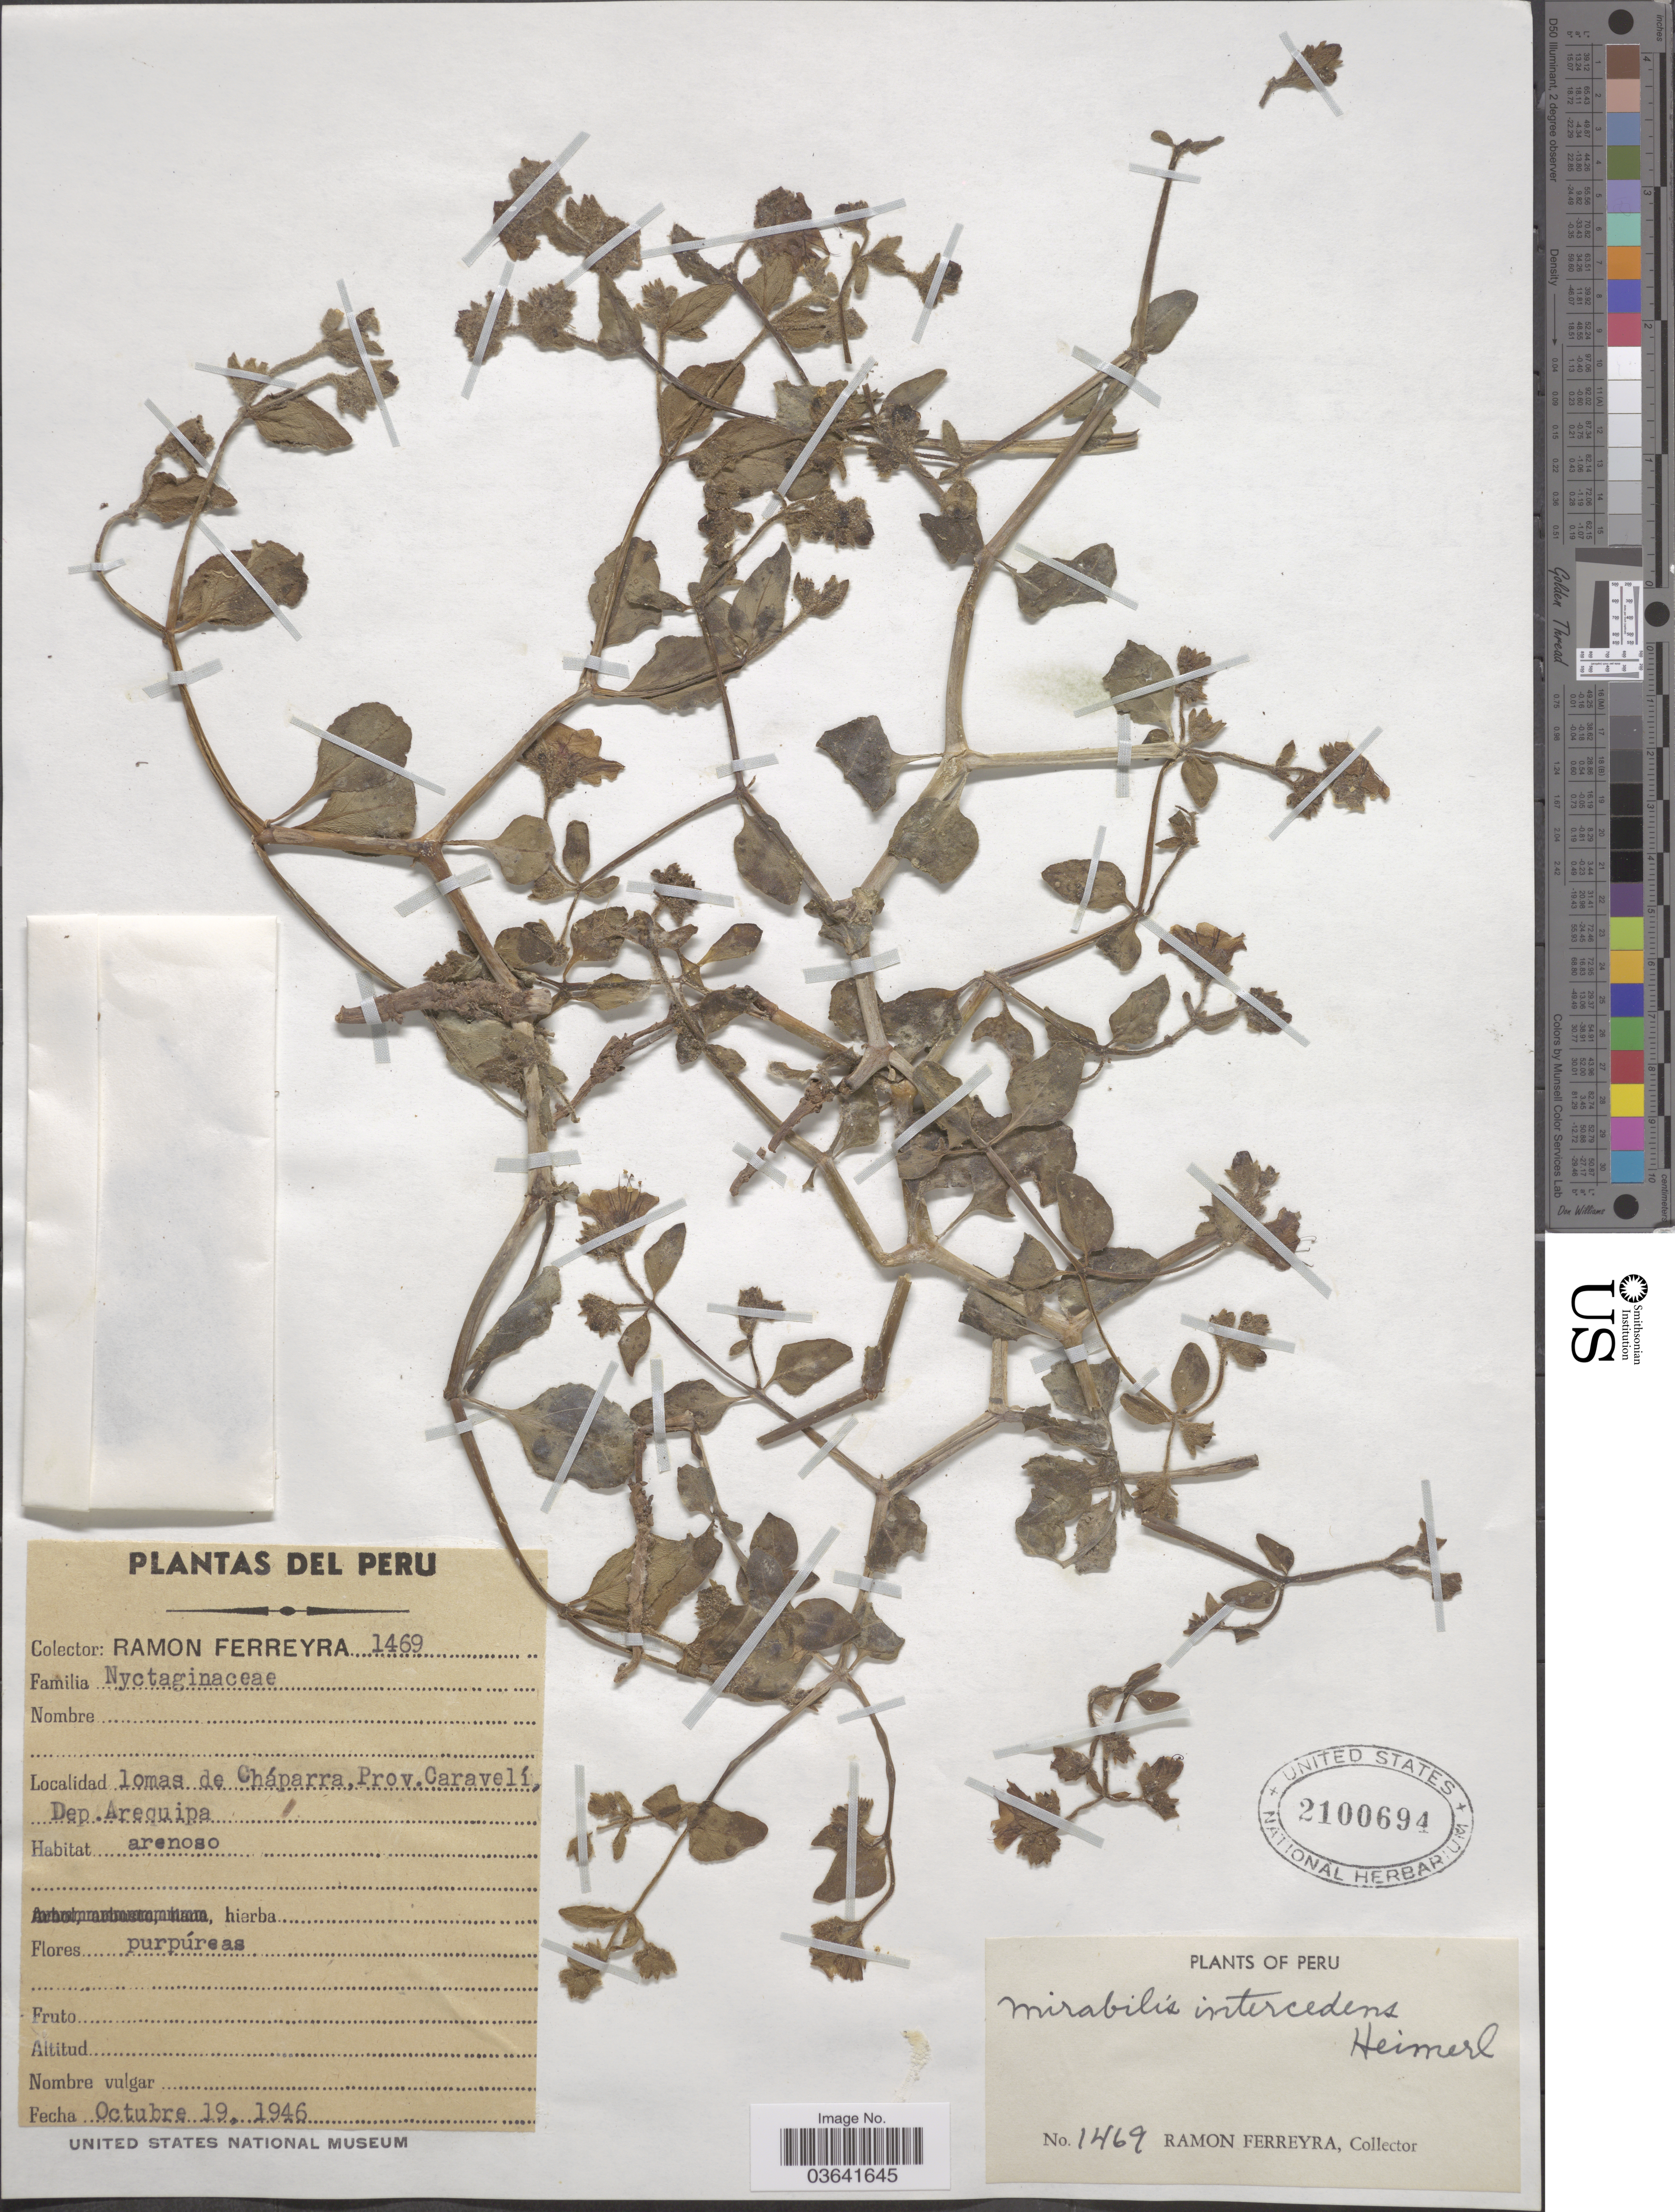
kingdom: Plantae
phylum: Tracheophyta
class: Magnoliopsida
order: Caryophyllales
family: Nyctaginaceae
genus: Mirabilis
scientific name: Mirabilis intercedens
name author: Heimerl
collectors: R. A. Ferreyra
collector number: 1469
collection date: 1946-10-19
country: Peru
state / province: Arequipa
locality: Lomas de Cháparra, Prov. Caravelí. Dep. Arequipa.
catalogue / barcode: US 2100694